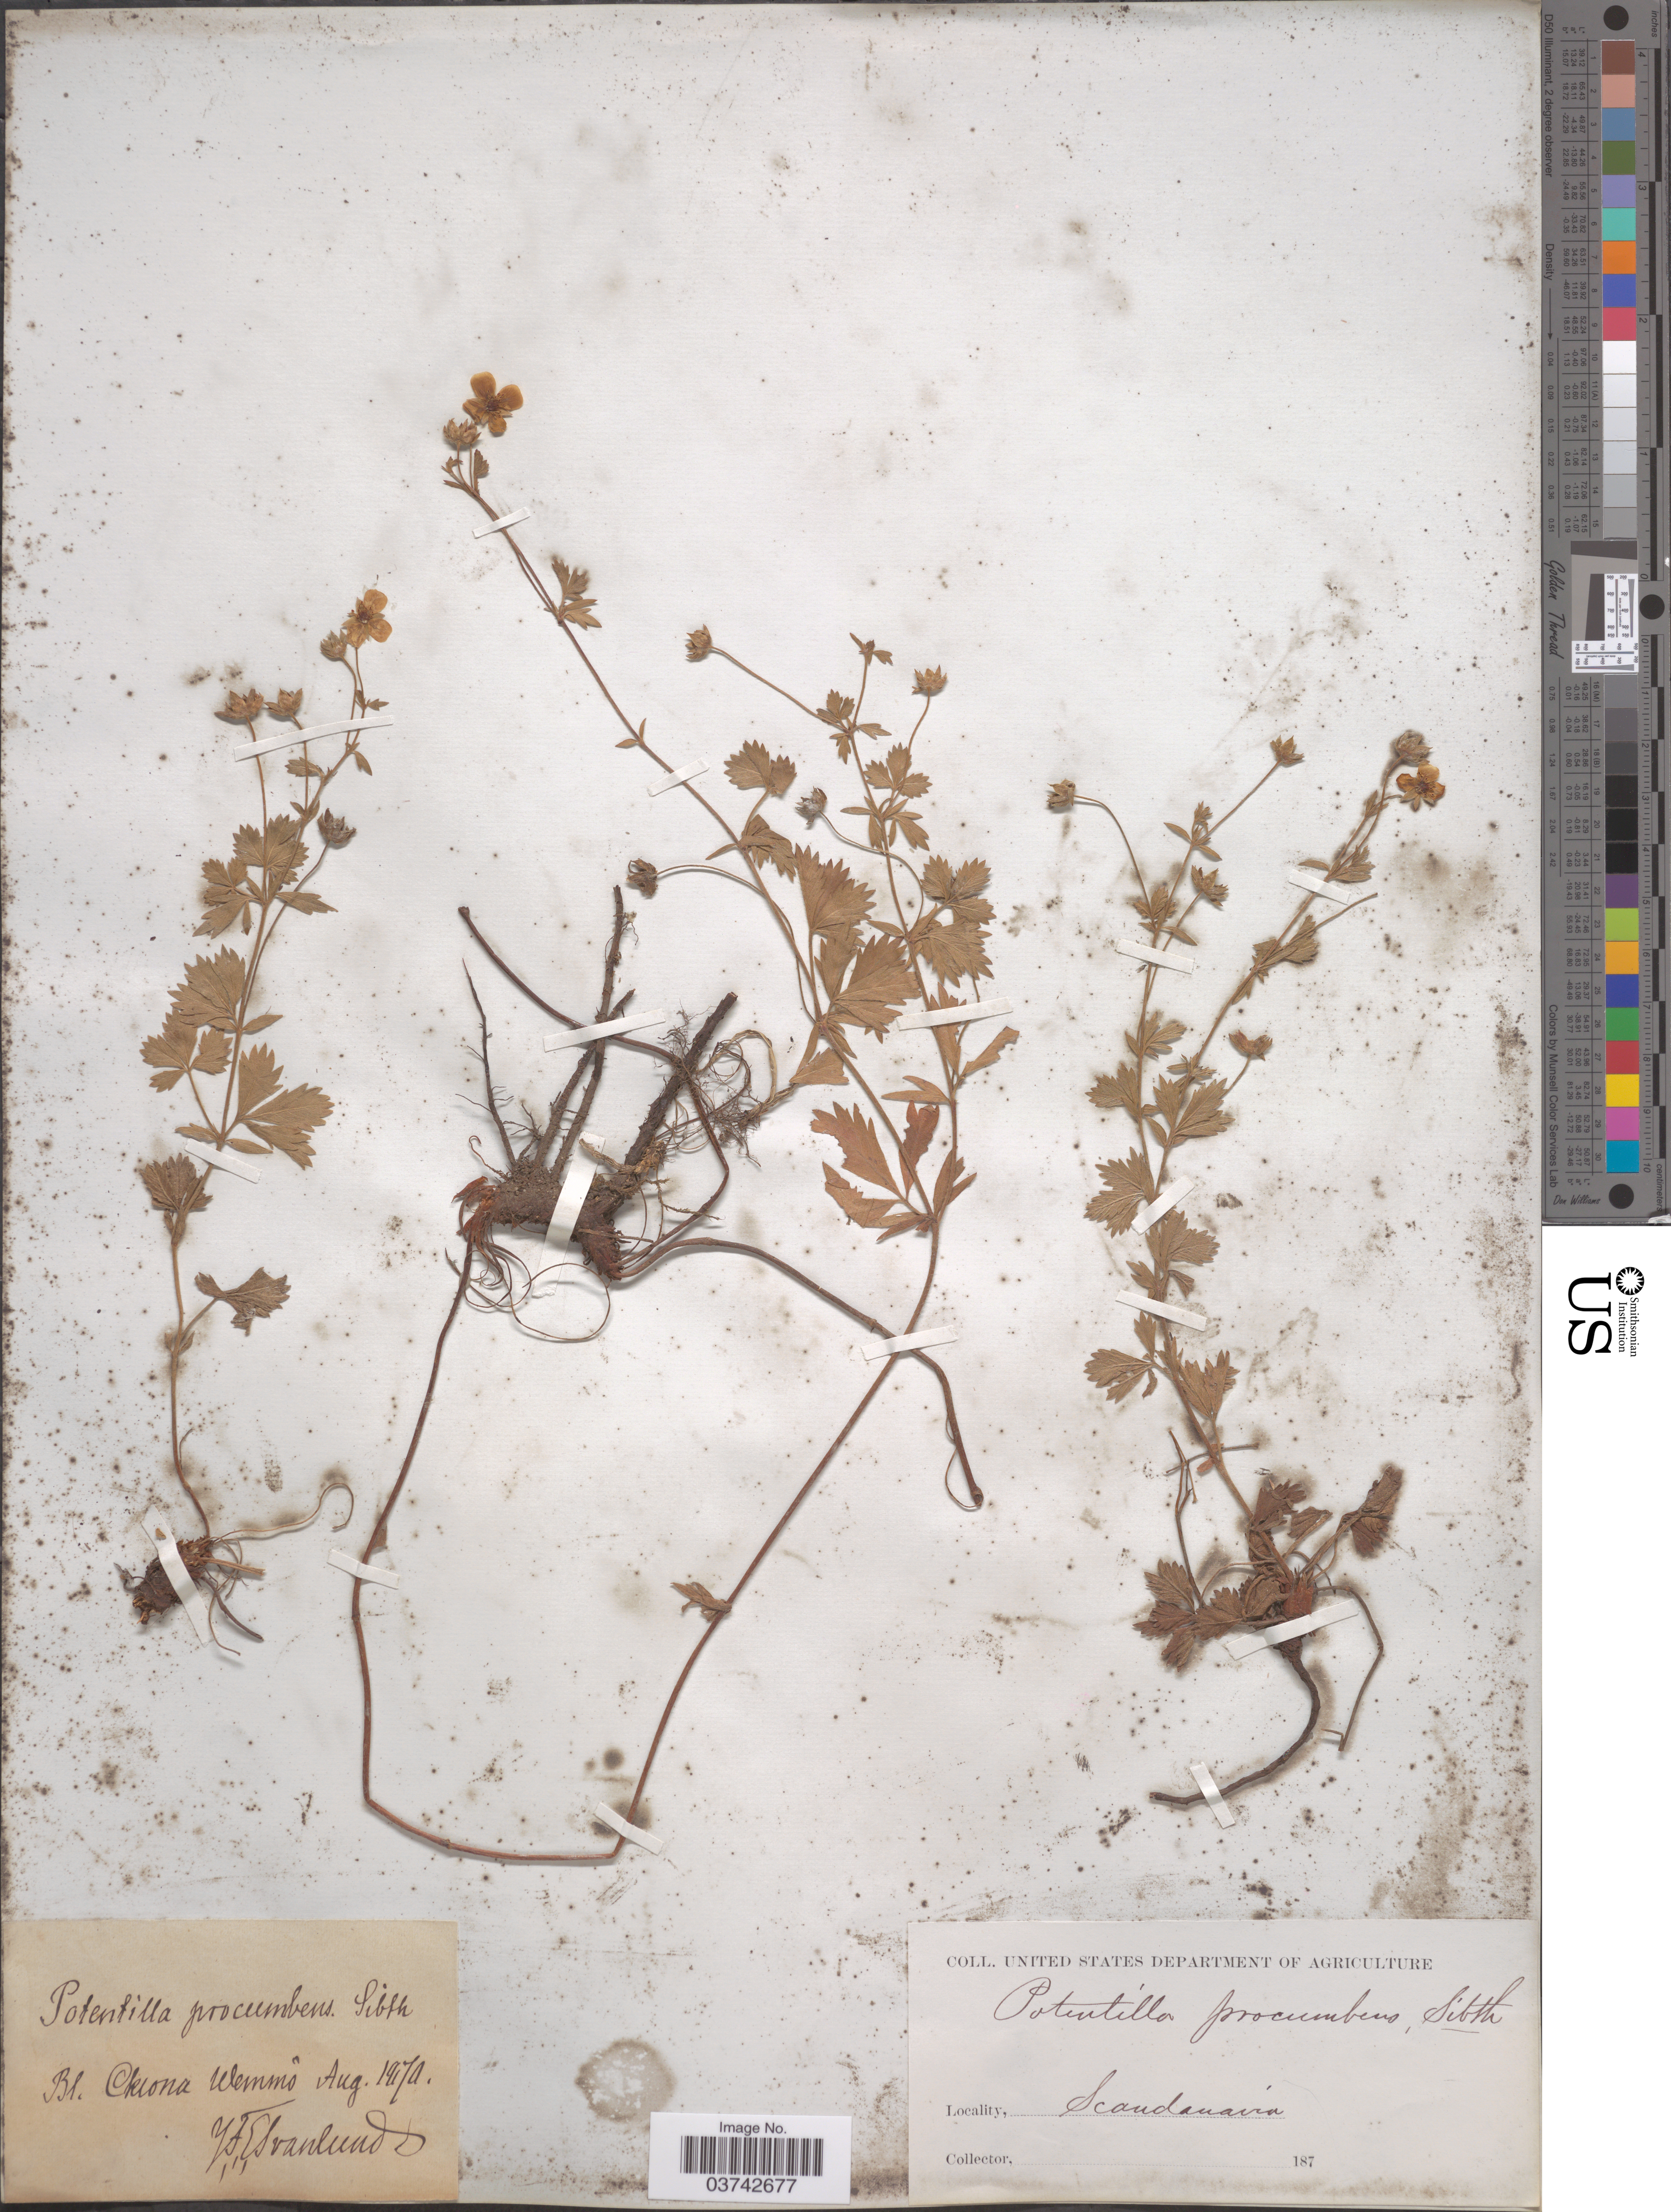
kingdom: Plantae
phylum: Tracheophyta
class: Magnoliopsida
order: Rosales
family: Rosaceae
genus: Potentilla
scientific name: Potentilla procumbens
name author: Sibth.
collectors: Y. Elvanlund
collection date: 1870-08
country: Sweden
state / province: Blekinge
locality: Bl. Okrona Wemma. [interpreted] Scandanavia.